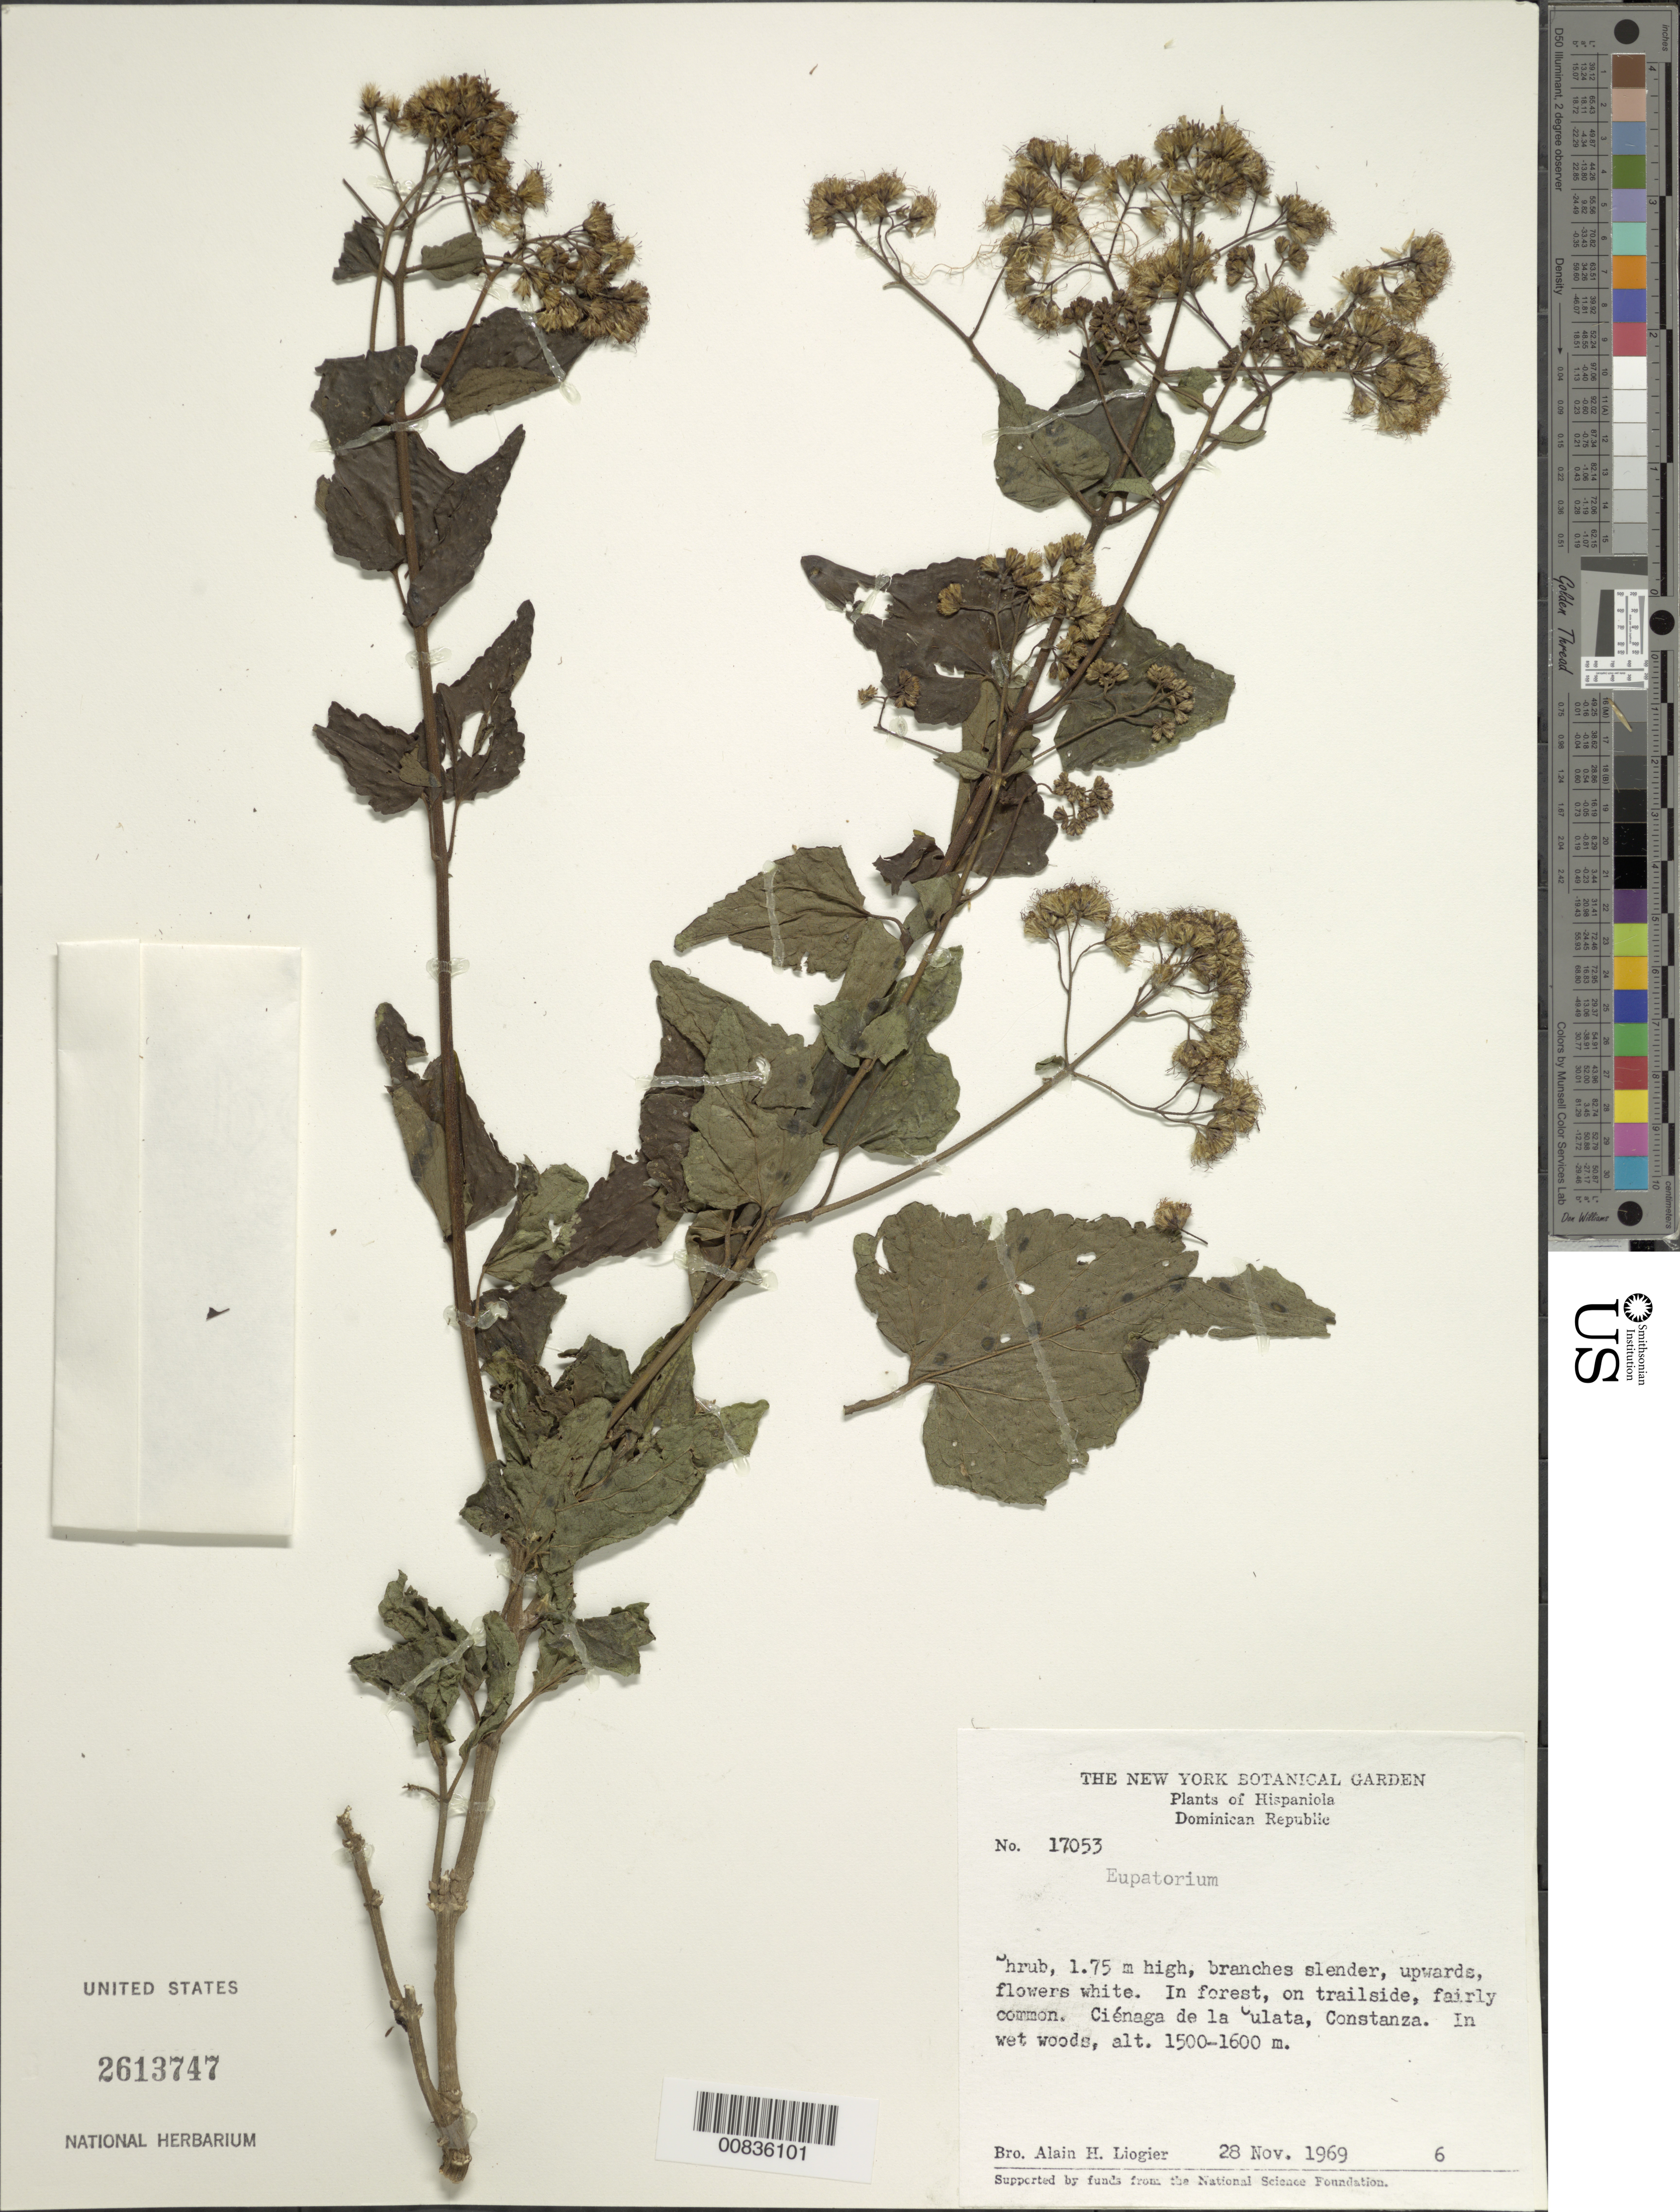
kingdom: Plantae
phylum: Tracheophyta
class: Magnoliopsida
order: Asterales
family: Asteraceae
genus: Koanophyllon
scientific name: Koanophyllon gracilipes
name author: (Urb.) R.M. King & H. Rob.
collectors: A. H. Liogier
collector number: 17053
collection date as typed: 28 Nov 1969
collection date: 1969-11-28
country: Dominican Republic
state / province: La Vega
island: Hispaniola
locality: Ciénaga de la Culata, Constanza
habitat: In wet woods of forest on trailside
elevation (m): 1500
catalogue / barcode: US 2613747